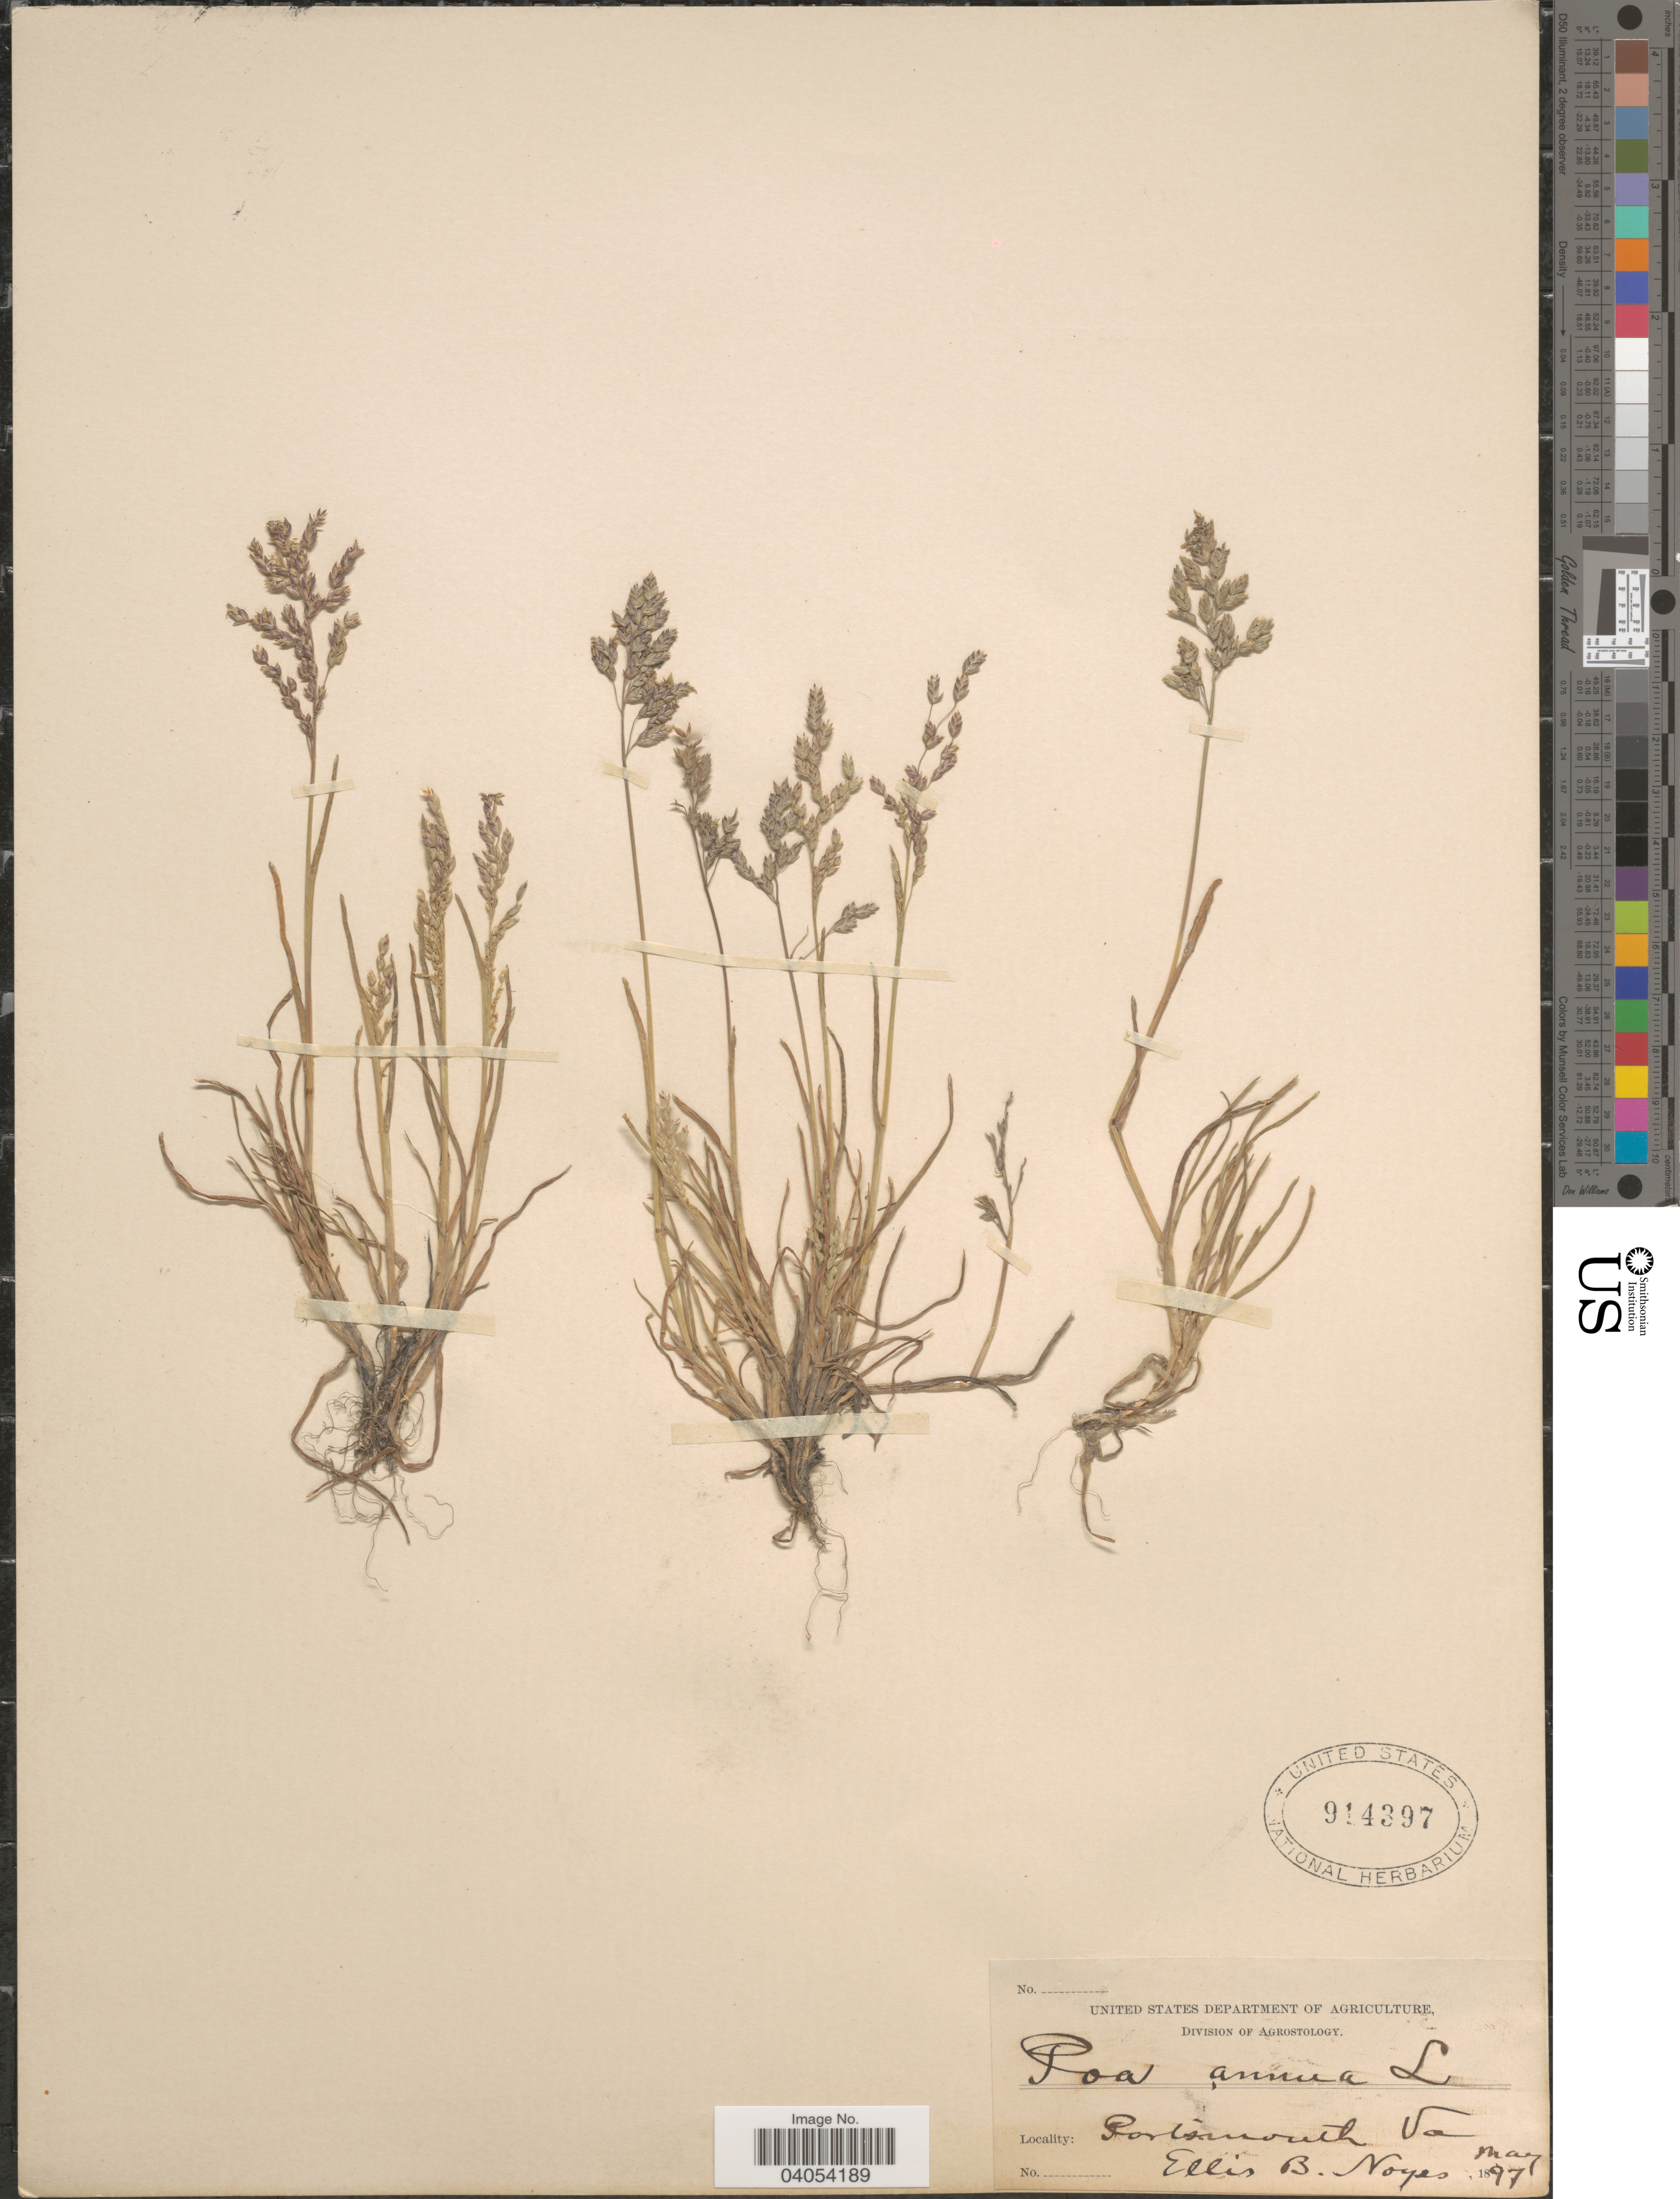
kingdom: Plantae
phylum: Tracheophyta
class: Liliopsida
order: Poales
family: Poaceae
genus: Poa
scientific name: Poa annua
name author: L.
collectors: E. Noyes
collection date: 1897-05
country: United States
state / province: Virginia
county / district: City of Portsmouth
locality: Portsmouth.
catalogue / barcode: US 914397